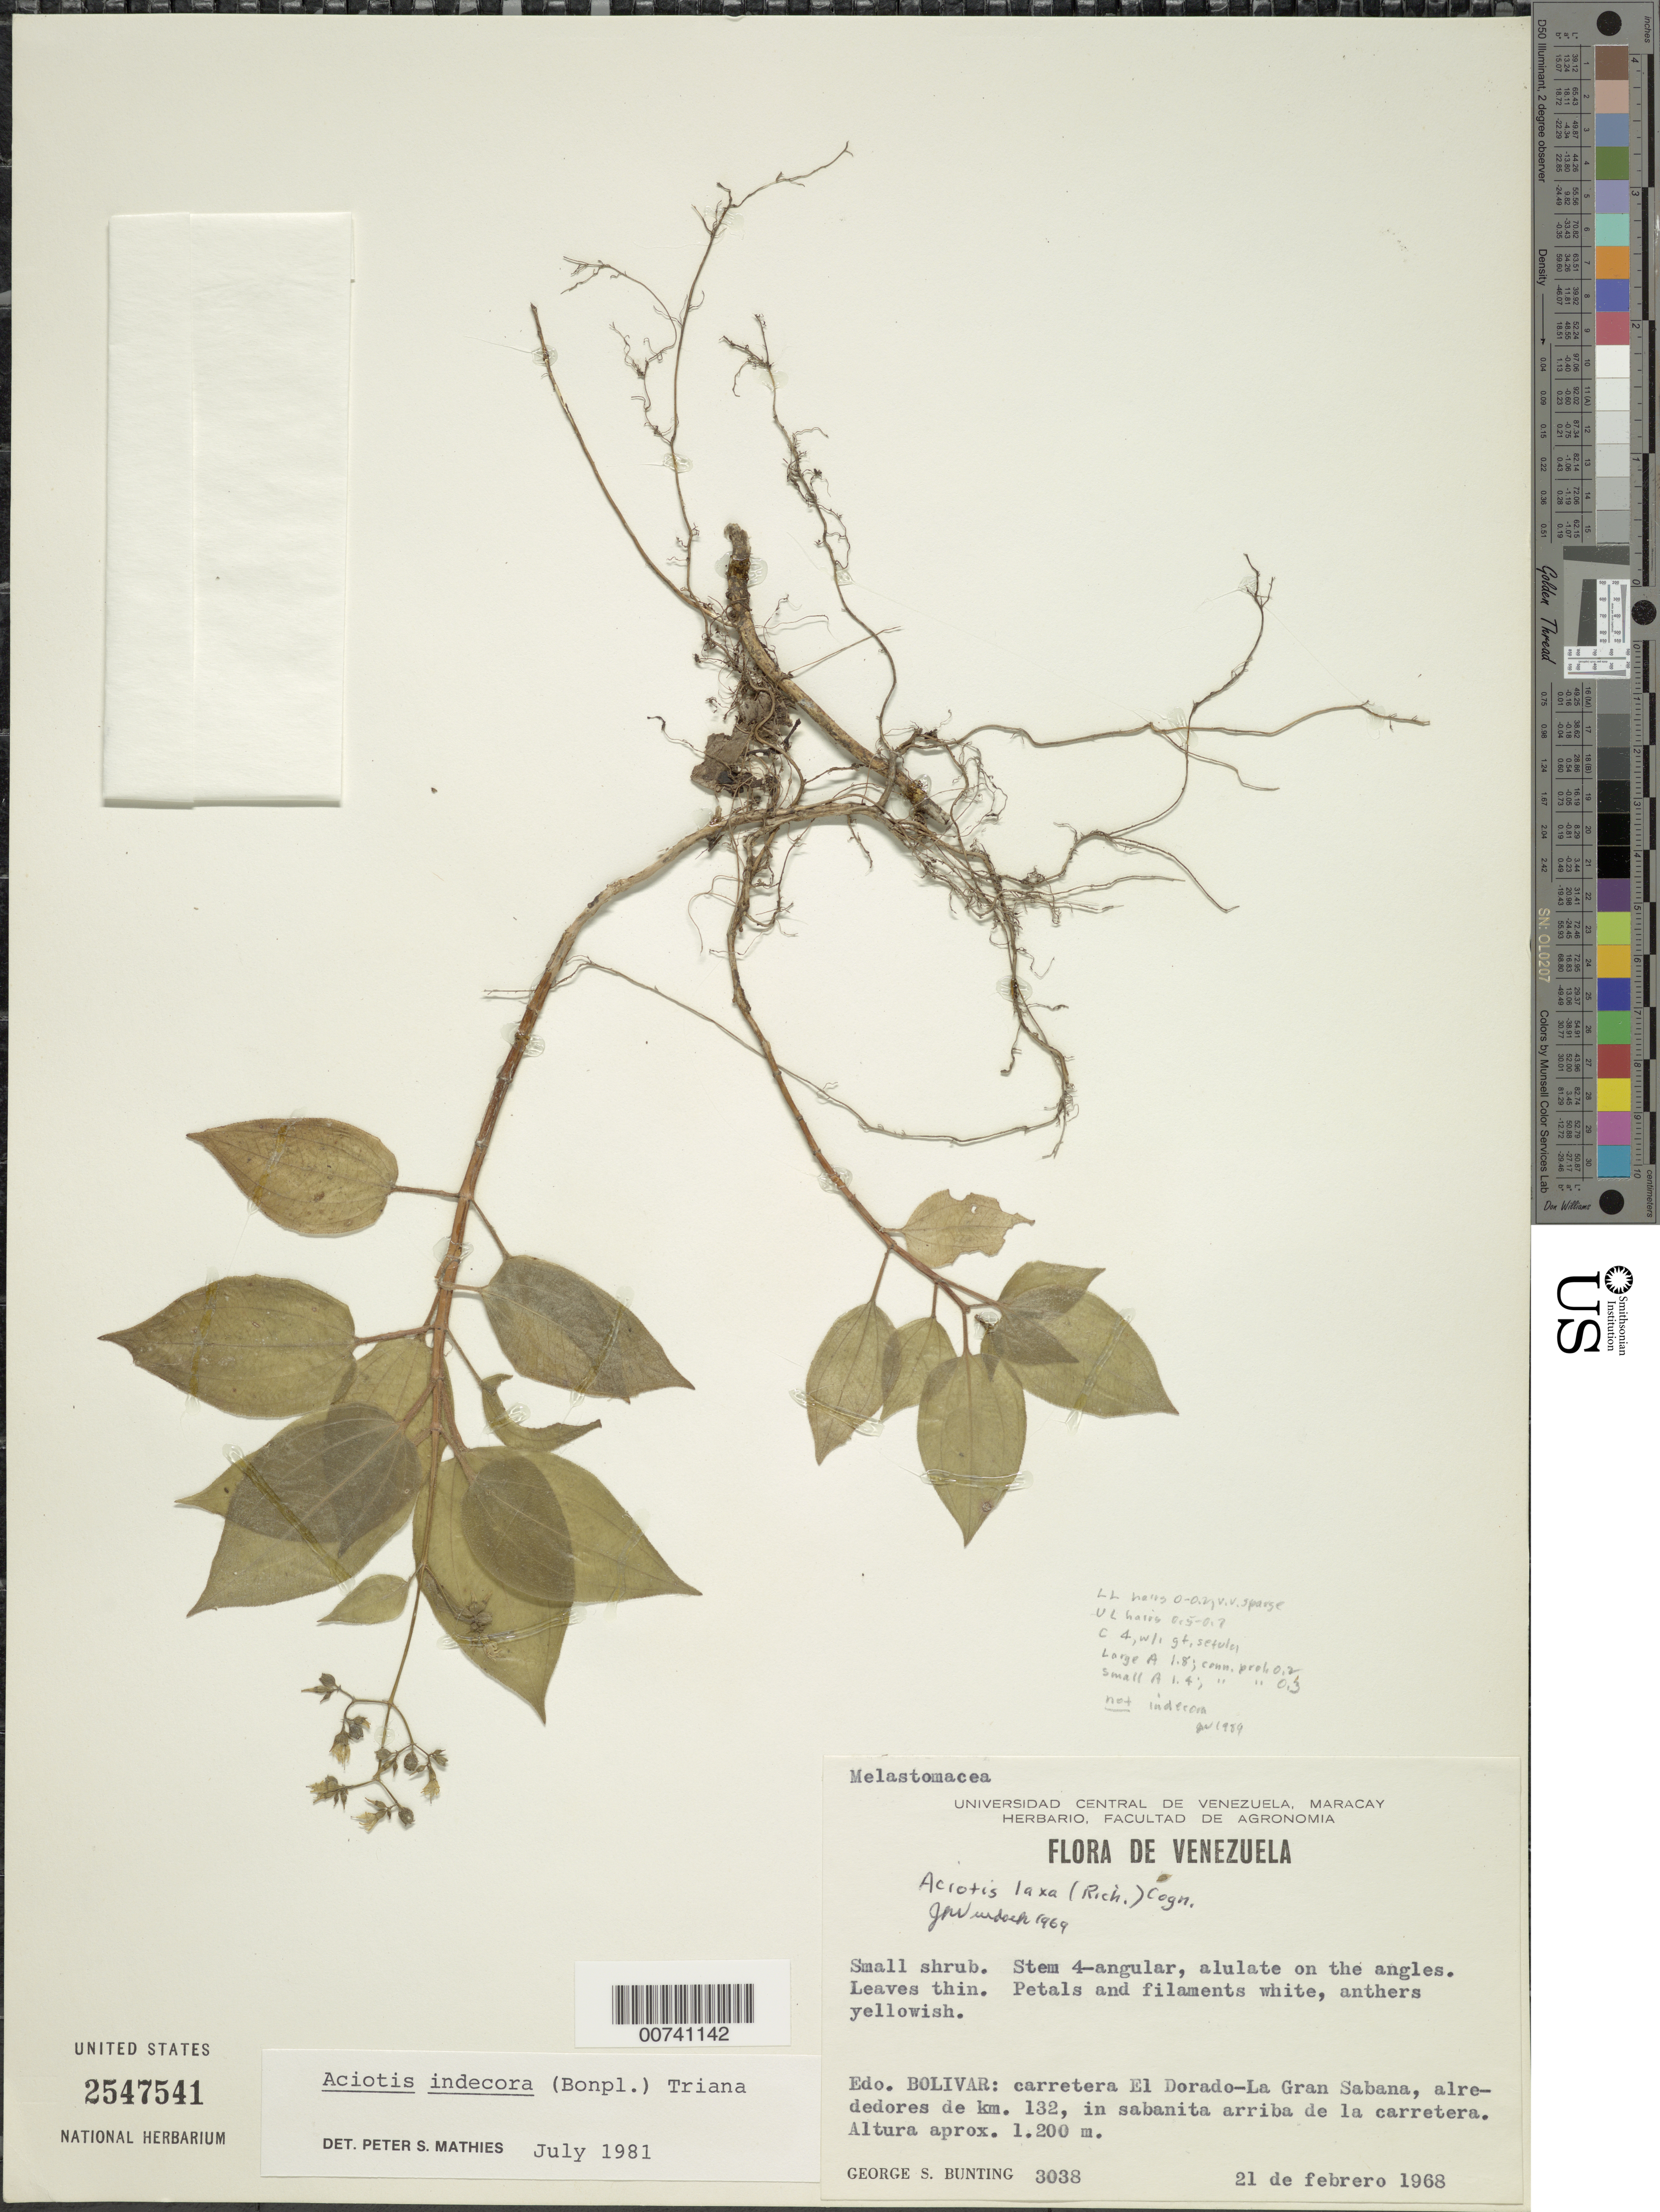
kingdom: Plantae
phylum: Tracheophyta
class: Magnoliopsida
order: Myrtales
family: Melastomataceae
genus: Aciotis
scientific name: Aciotis indecora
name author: (Bonpl.) Triana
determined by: Mathies, P. S.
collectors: G. S. Bunting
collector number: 3038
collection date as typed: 21-Feb-68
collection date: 1968-02-21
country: Venezuela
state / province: Bolívar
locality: El Dorado-La Gran Sabana road, km 132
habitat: Sabanita arriba de la carretera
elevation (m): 1200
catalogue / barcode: US 2547541